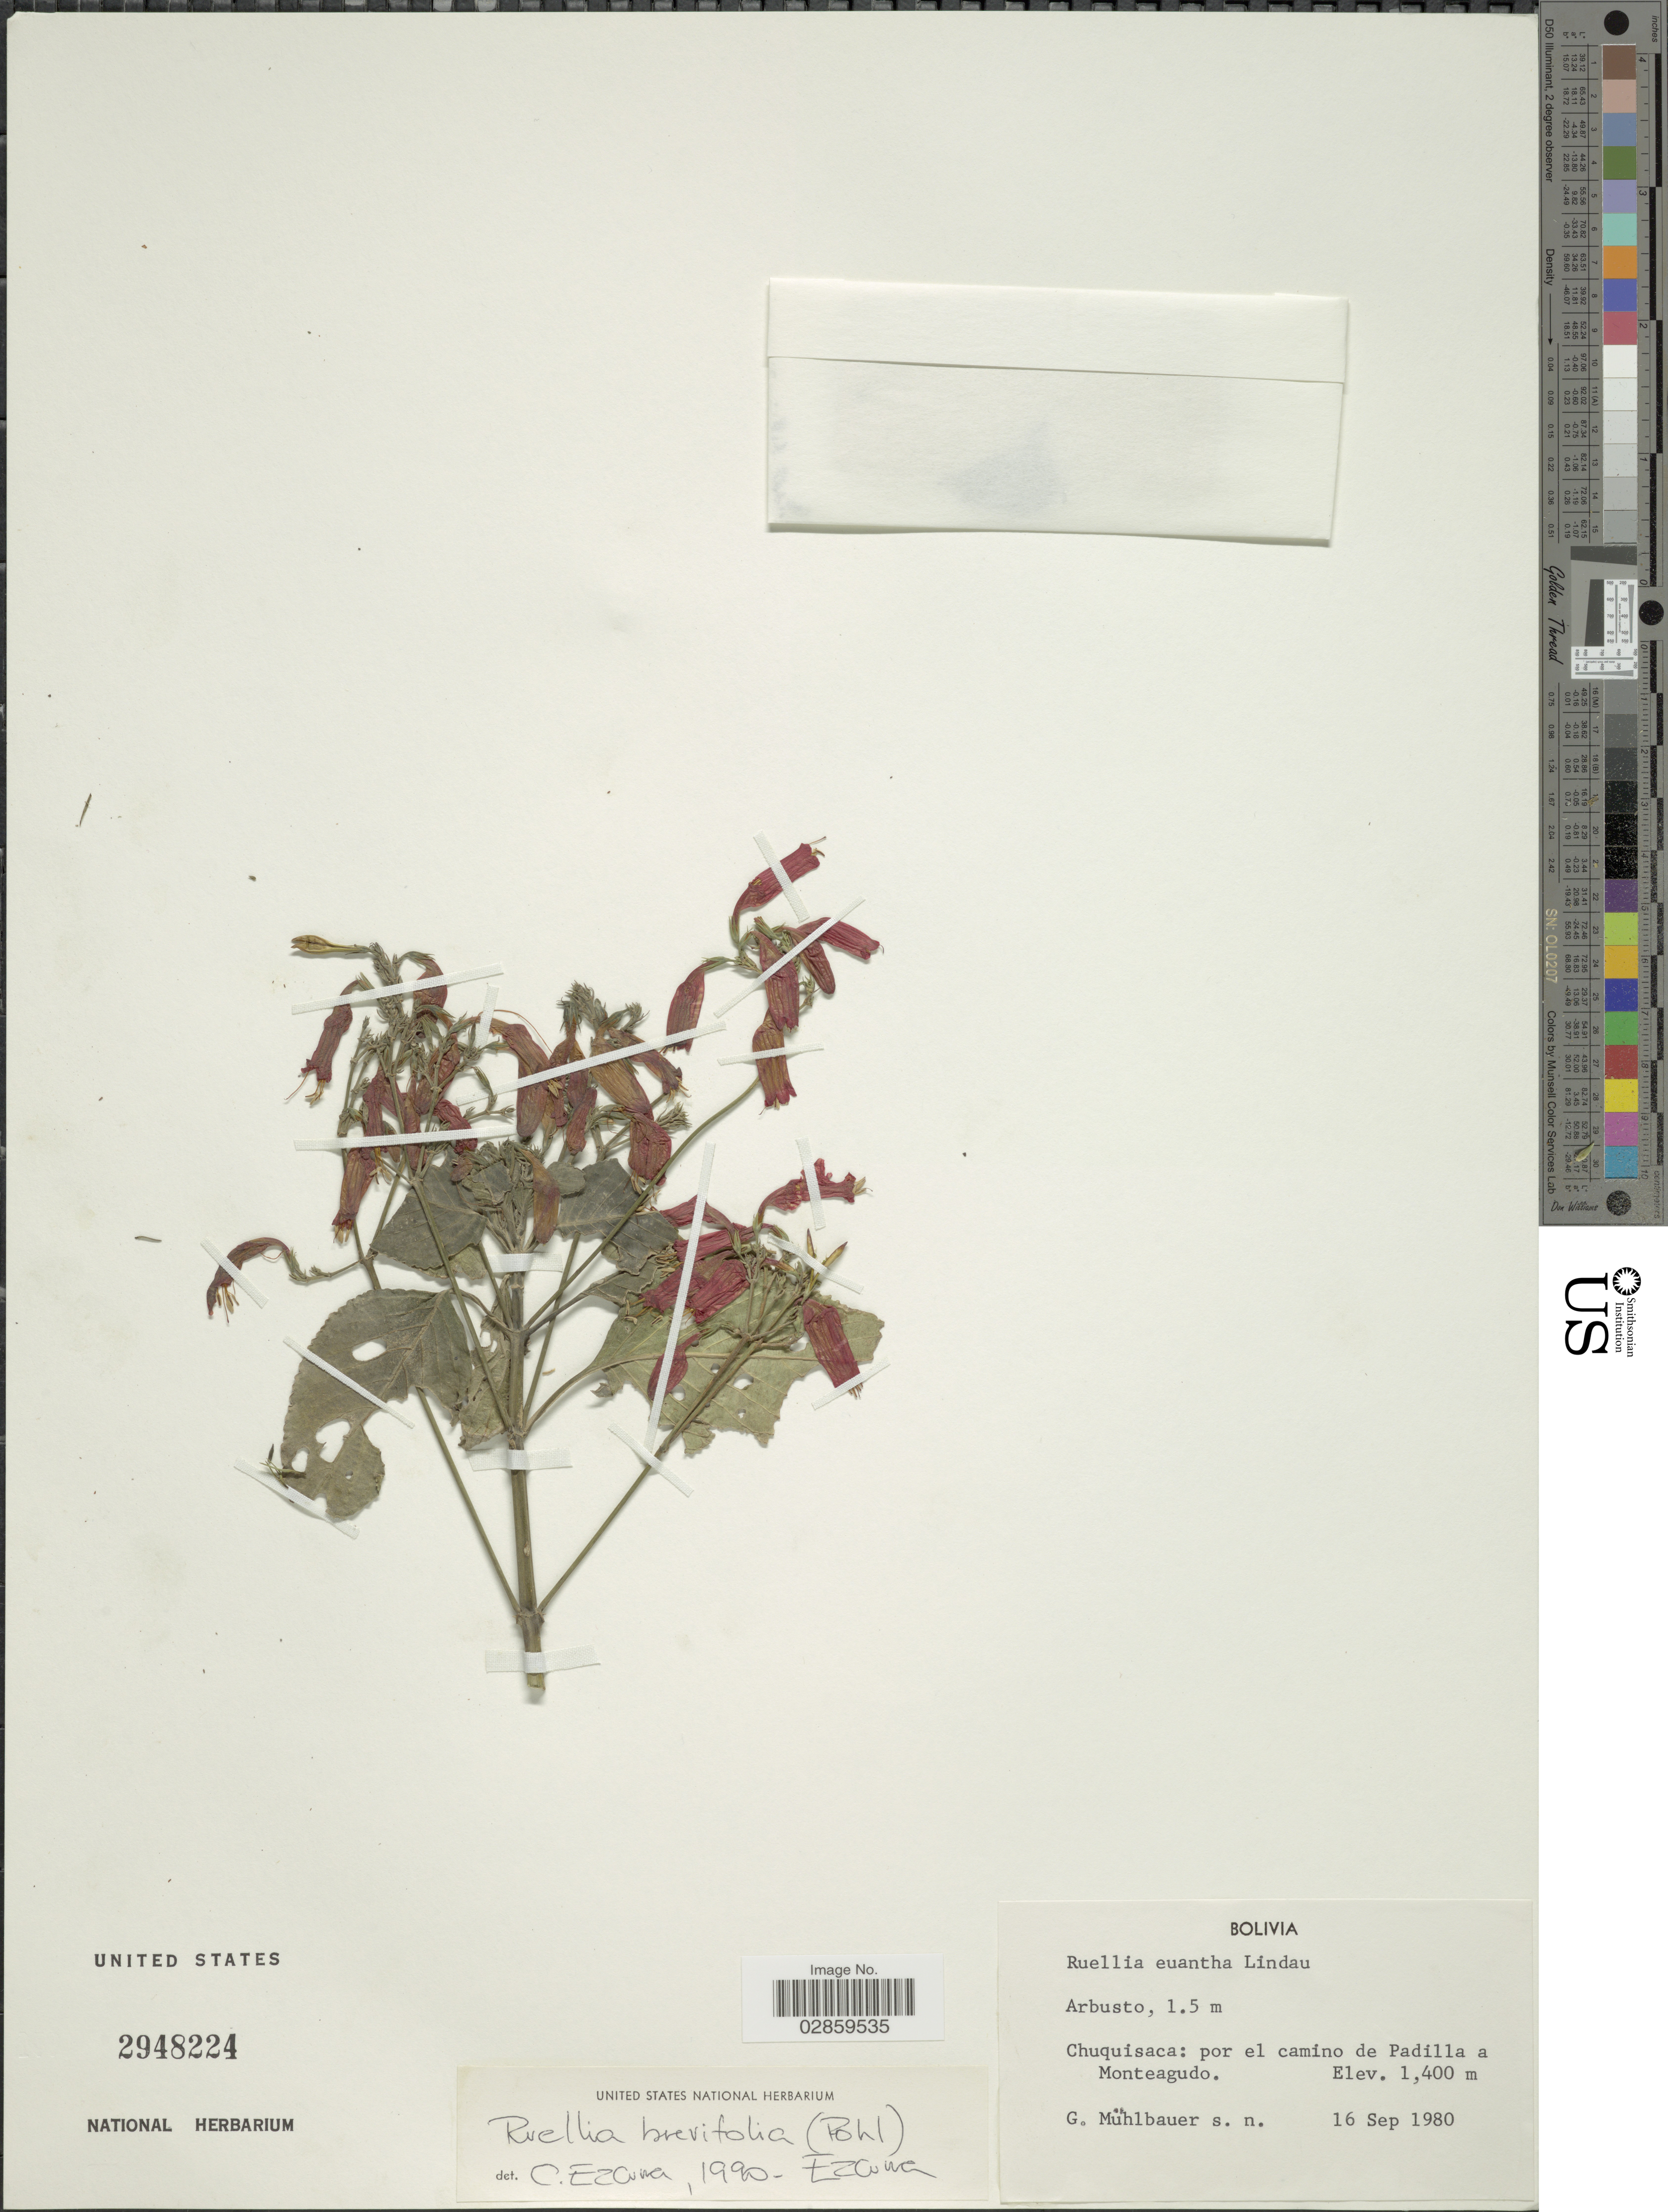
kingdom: Plantae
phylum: Tracheophyta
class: Magnoliopsida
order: Lamiales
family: Acanthaceae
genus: Ruellia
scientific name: Ruellia brevifolia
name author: (Pohl) C. Ezcurra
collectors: G. Muhlbauer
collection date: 1980-09-16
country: Bolivia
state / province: Chuquisaca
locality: Por el camino de Padilla a Monteagudo.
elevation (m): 1400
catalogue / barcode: US 2948224